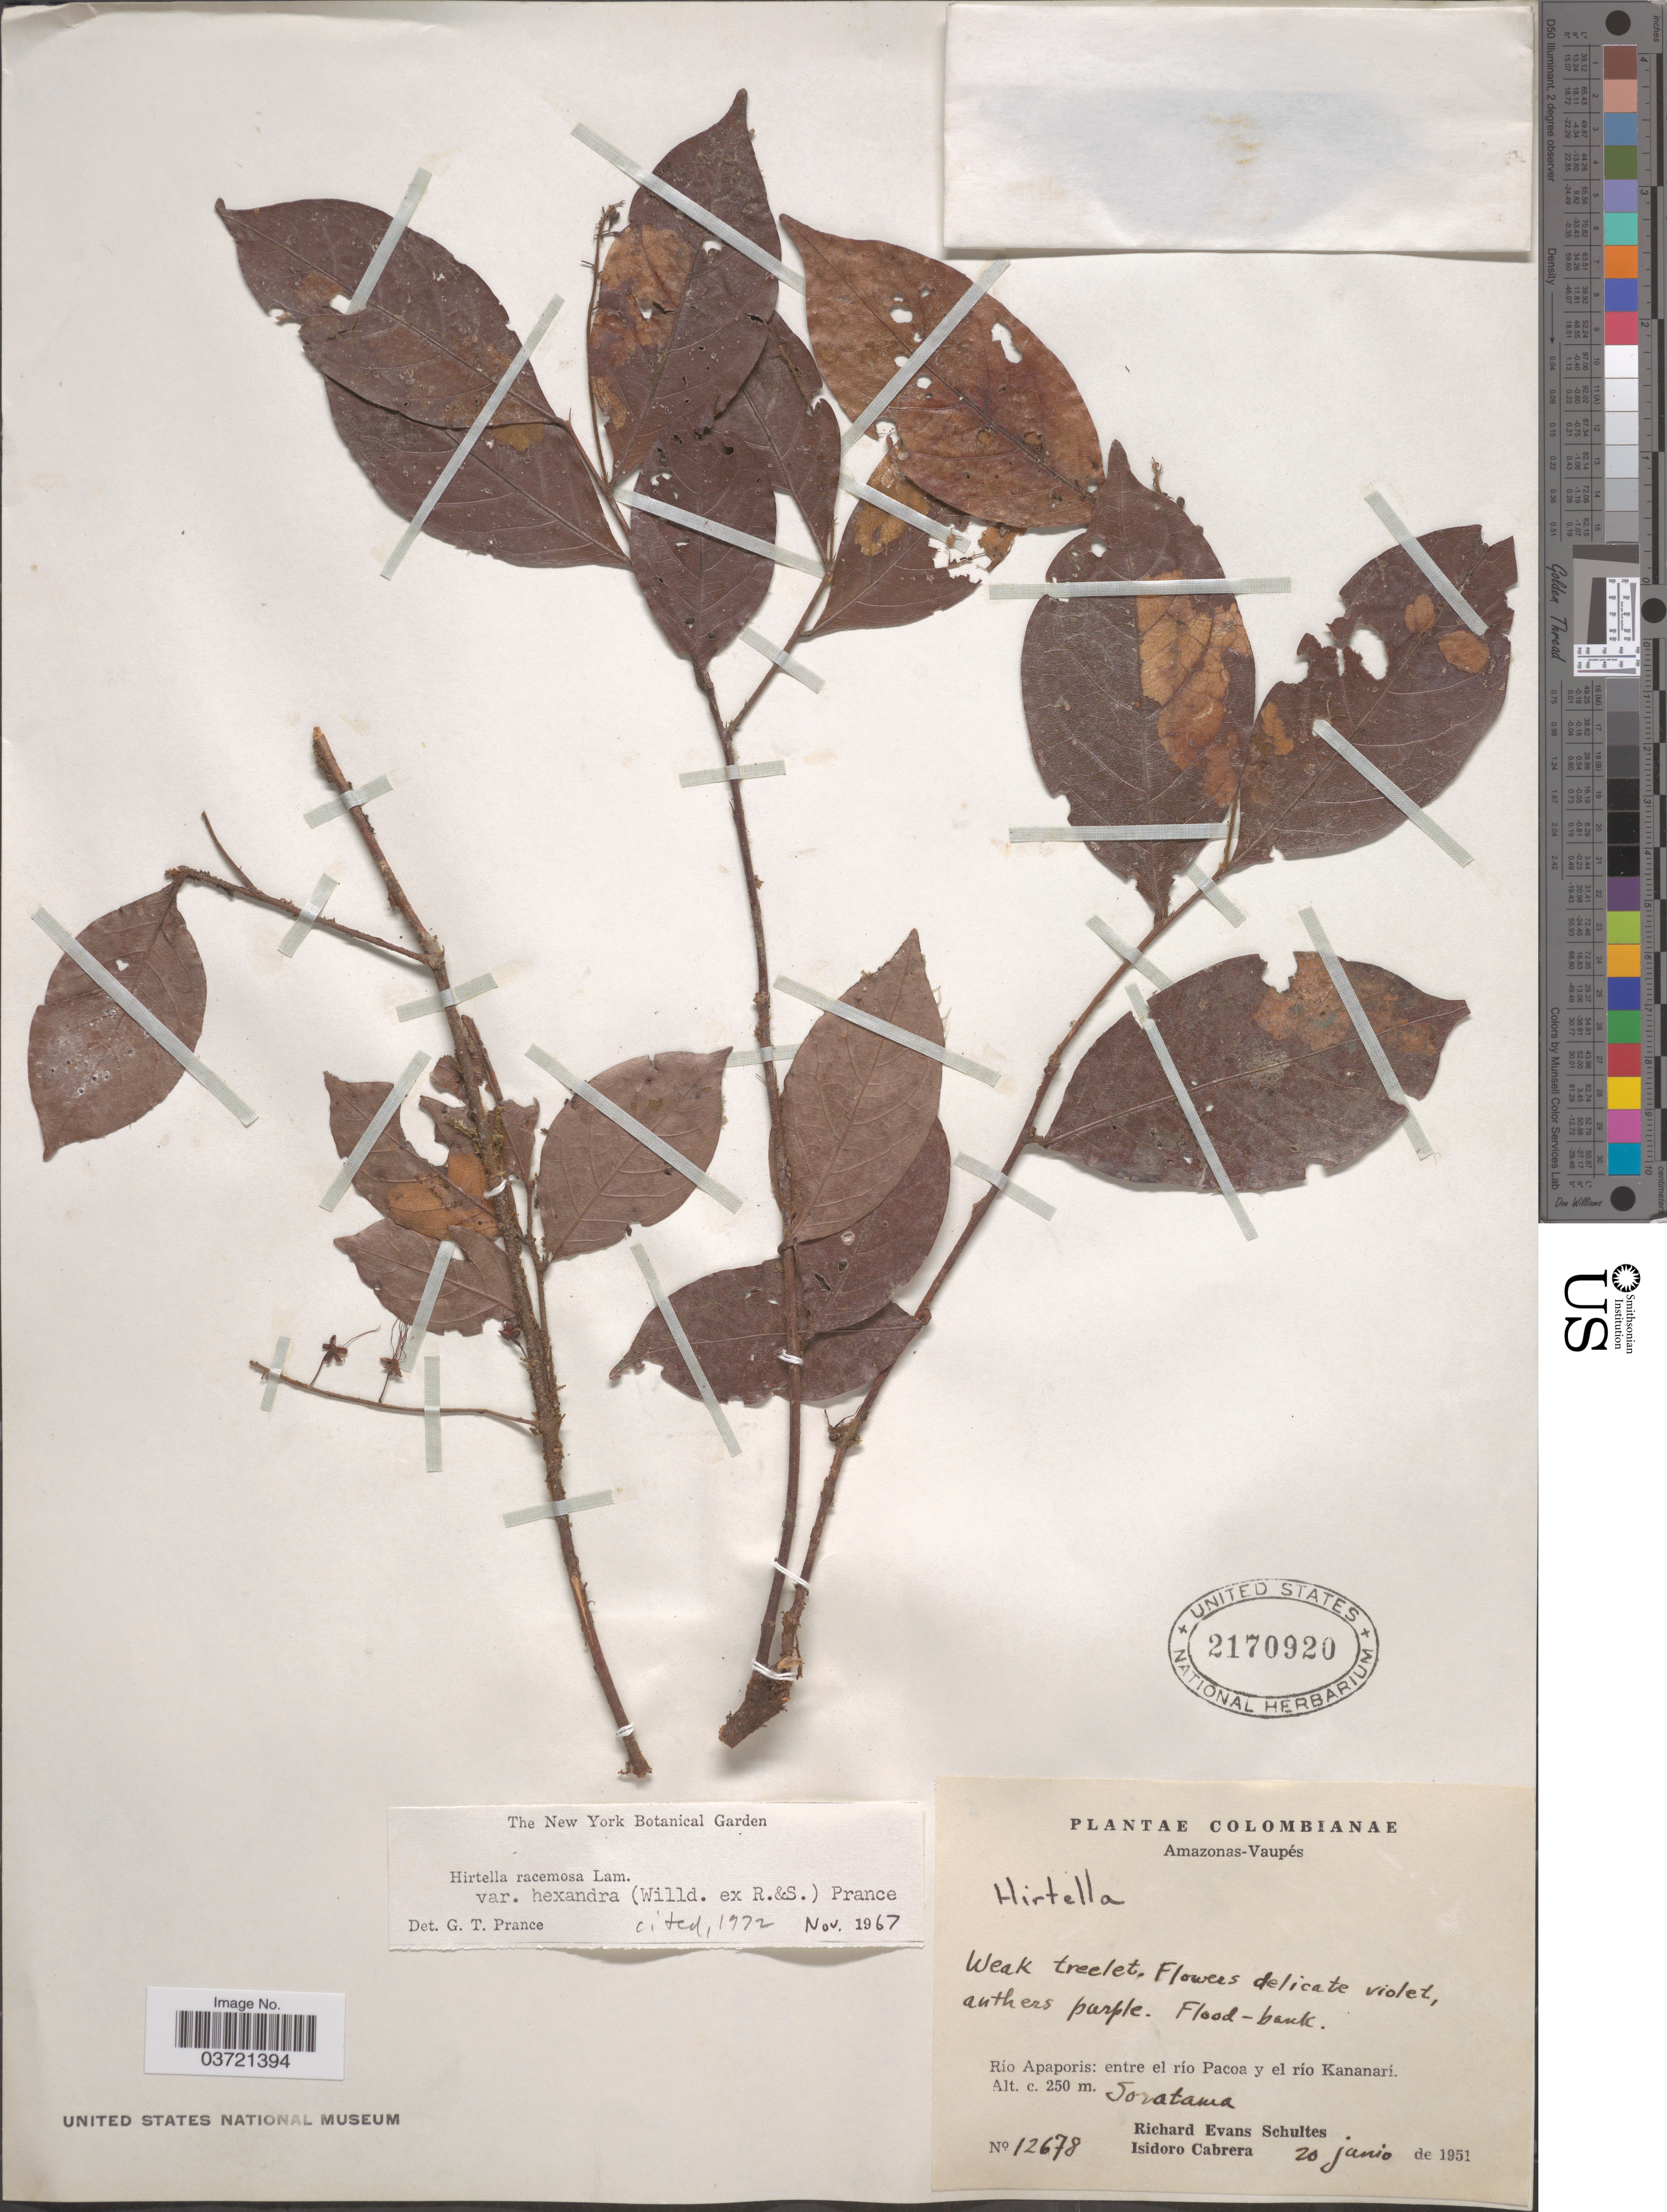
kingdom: Plantae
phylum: Tracheophyta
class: Magnoliopsida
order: Malpighiales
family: Chrysobalanaceae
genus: Hirtella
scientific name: Hirtella racemosa var. hexandra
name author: (Willd. ex Roem. & Schult.) Prance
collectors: R. E. Schultes & I. Cabrera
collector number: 12678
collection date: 1951-06-20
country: Colombia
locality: Amazonas-Vaupés. Río Apaporis: entre el río Pacoa y el río Kananarí. Soratama.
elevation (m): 250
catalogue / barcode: US 2170920